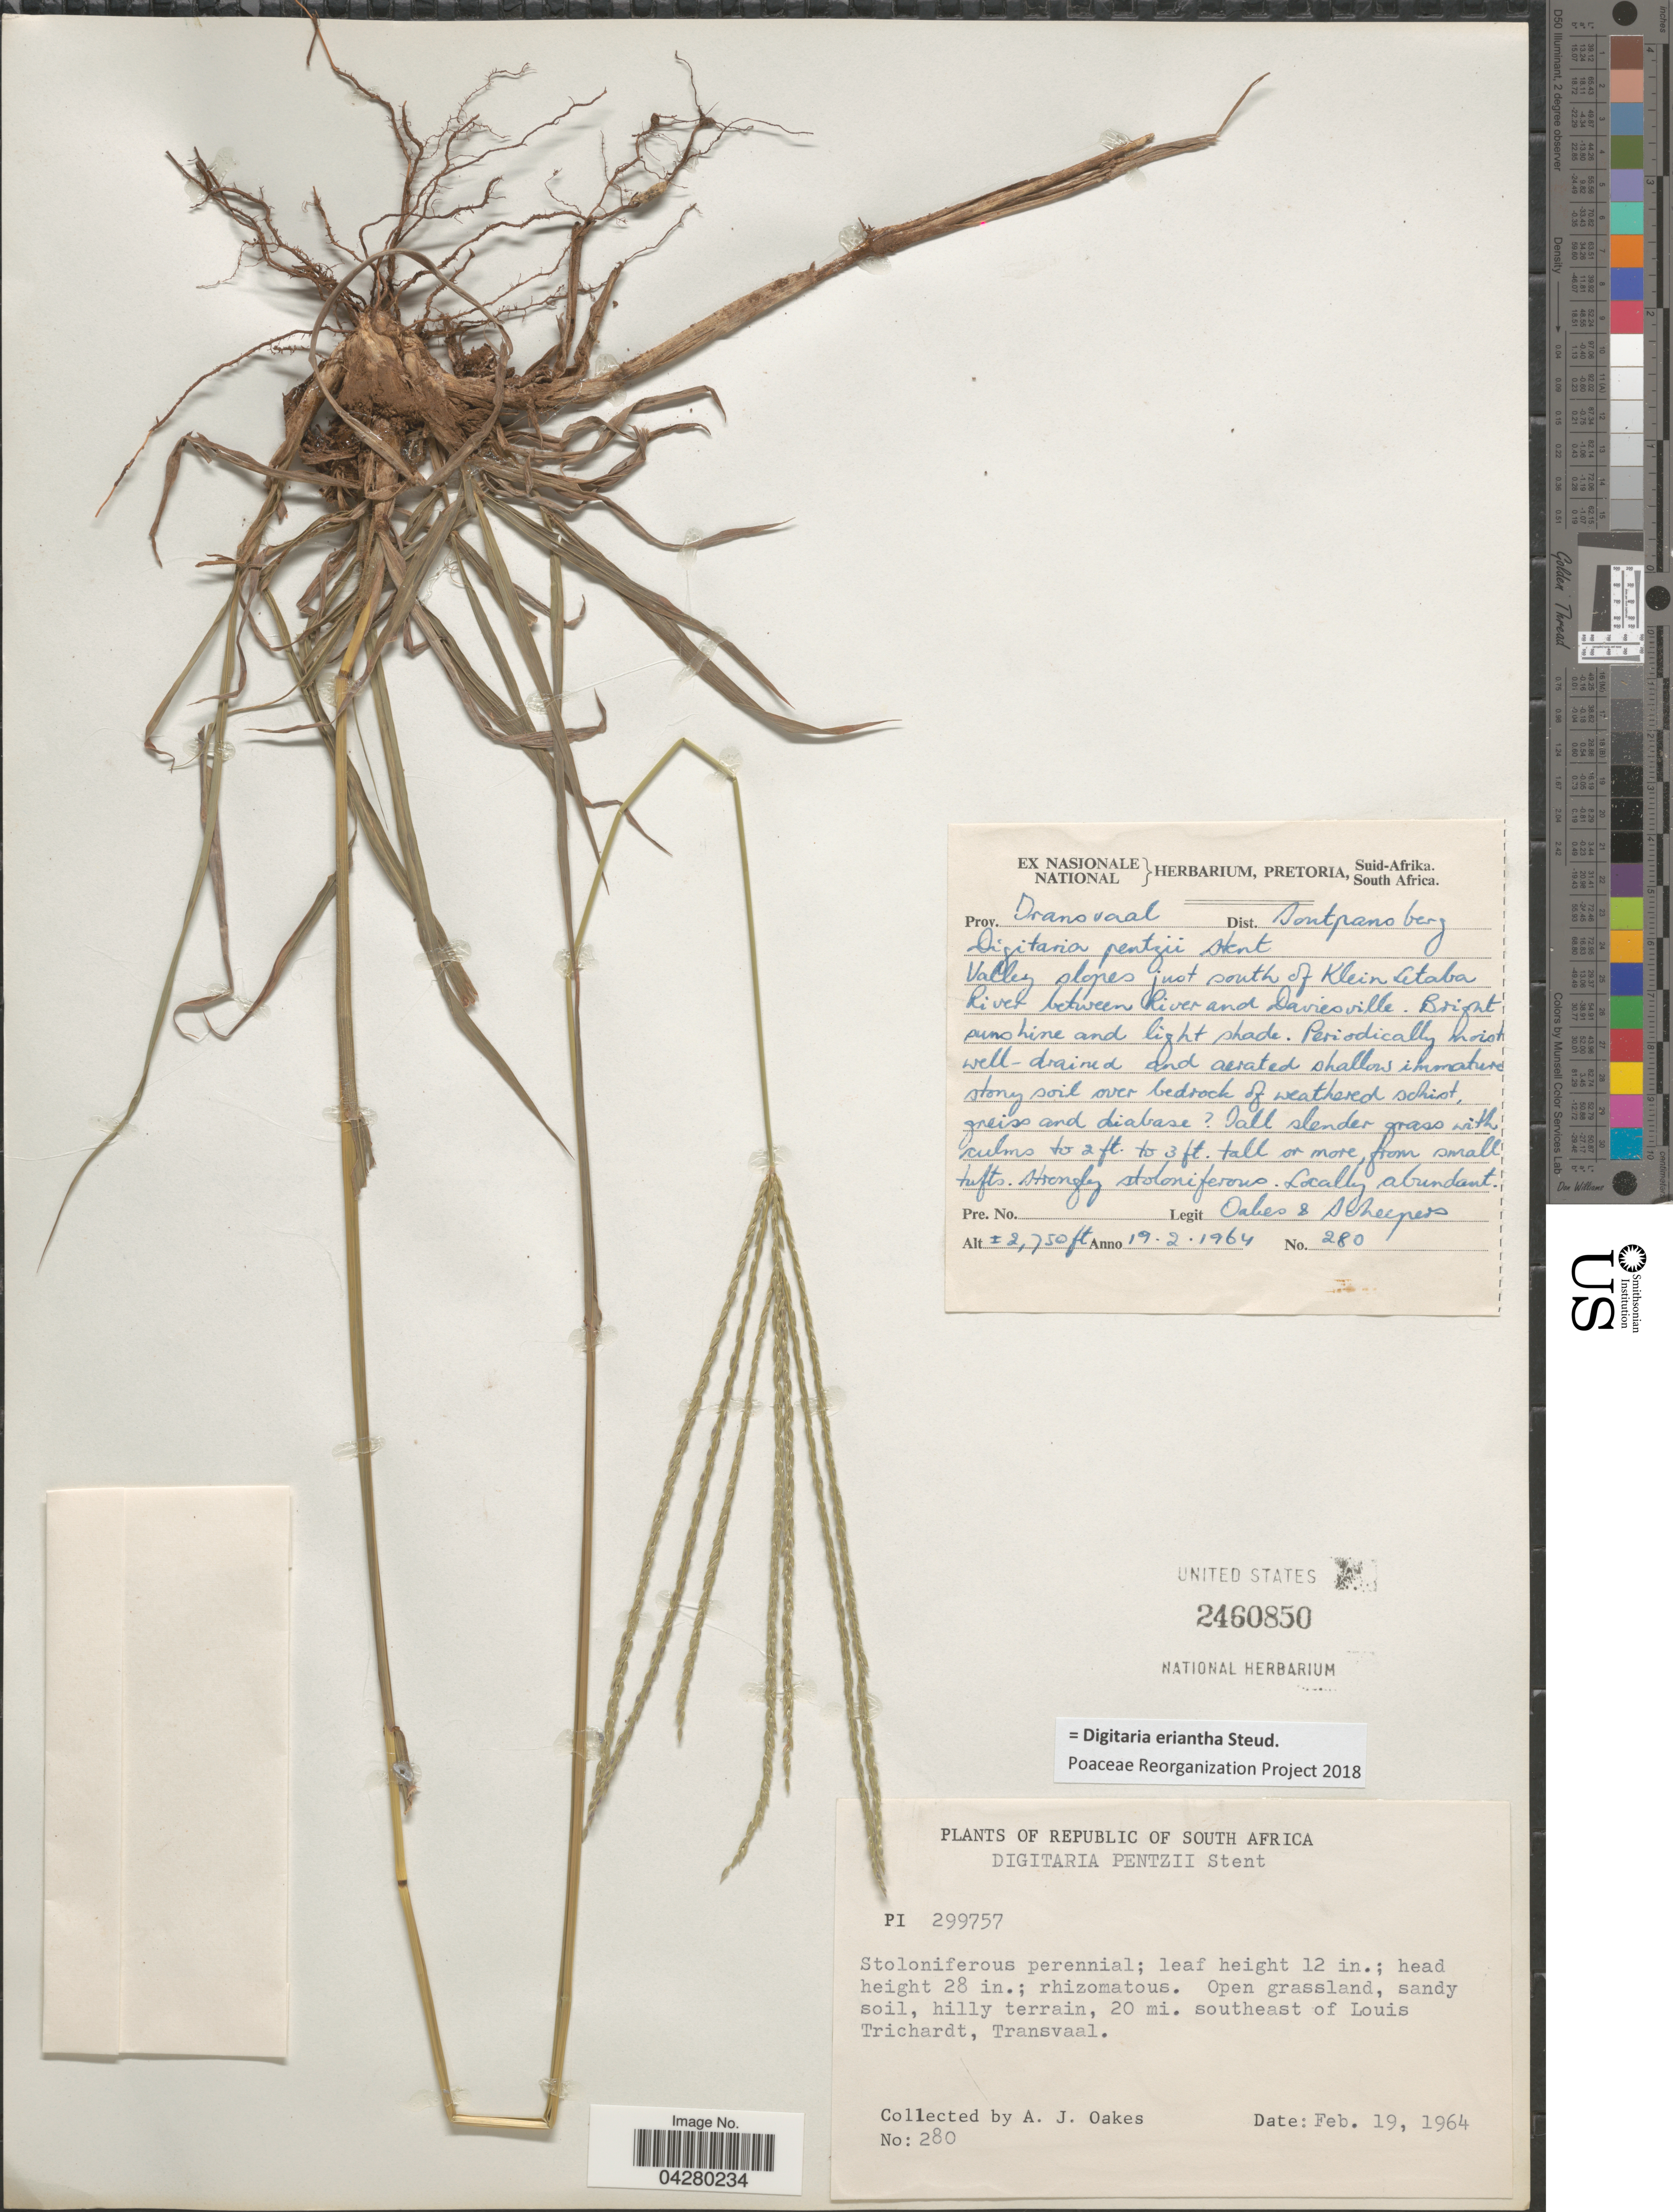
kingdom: Plantae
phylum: Tracheophyta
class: Liliopsida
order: Poales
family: Poaceae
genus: Digitaria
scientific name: Digitaria eriantha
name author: Steud.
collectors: A. Oakes & J. Scheepers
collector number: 280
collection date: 1964-02-19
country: South Africa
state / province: Limpopo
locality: Prov. Transvaal. Dist. Soutpansberg. Valley slopes just south of Klein Letaba River between River and Daviesville. Open grassland, sandy soil, hilly terrain, 20 mi. southeast of Louis Trichardt, Transvaal.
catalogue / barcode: US 2460850